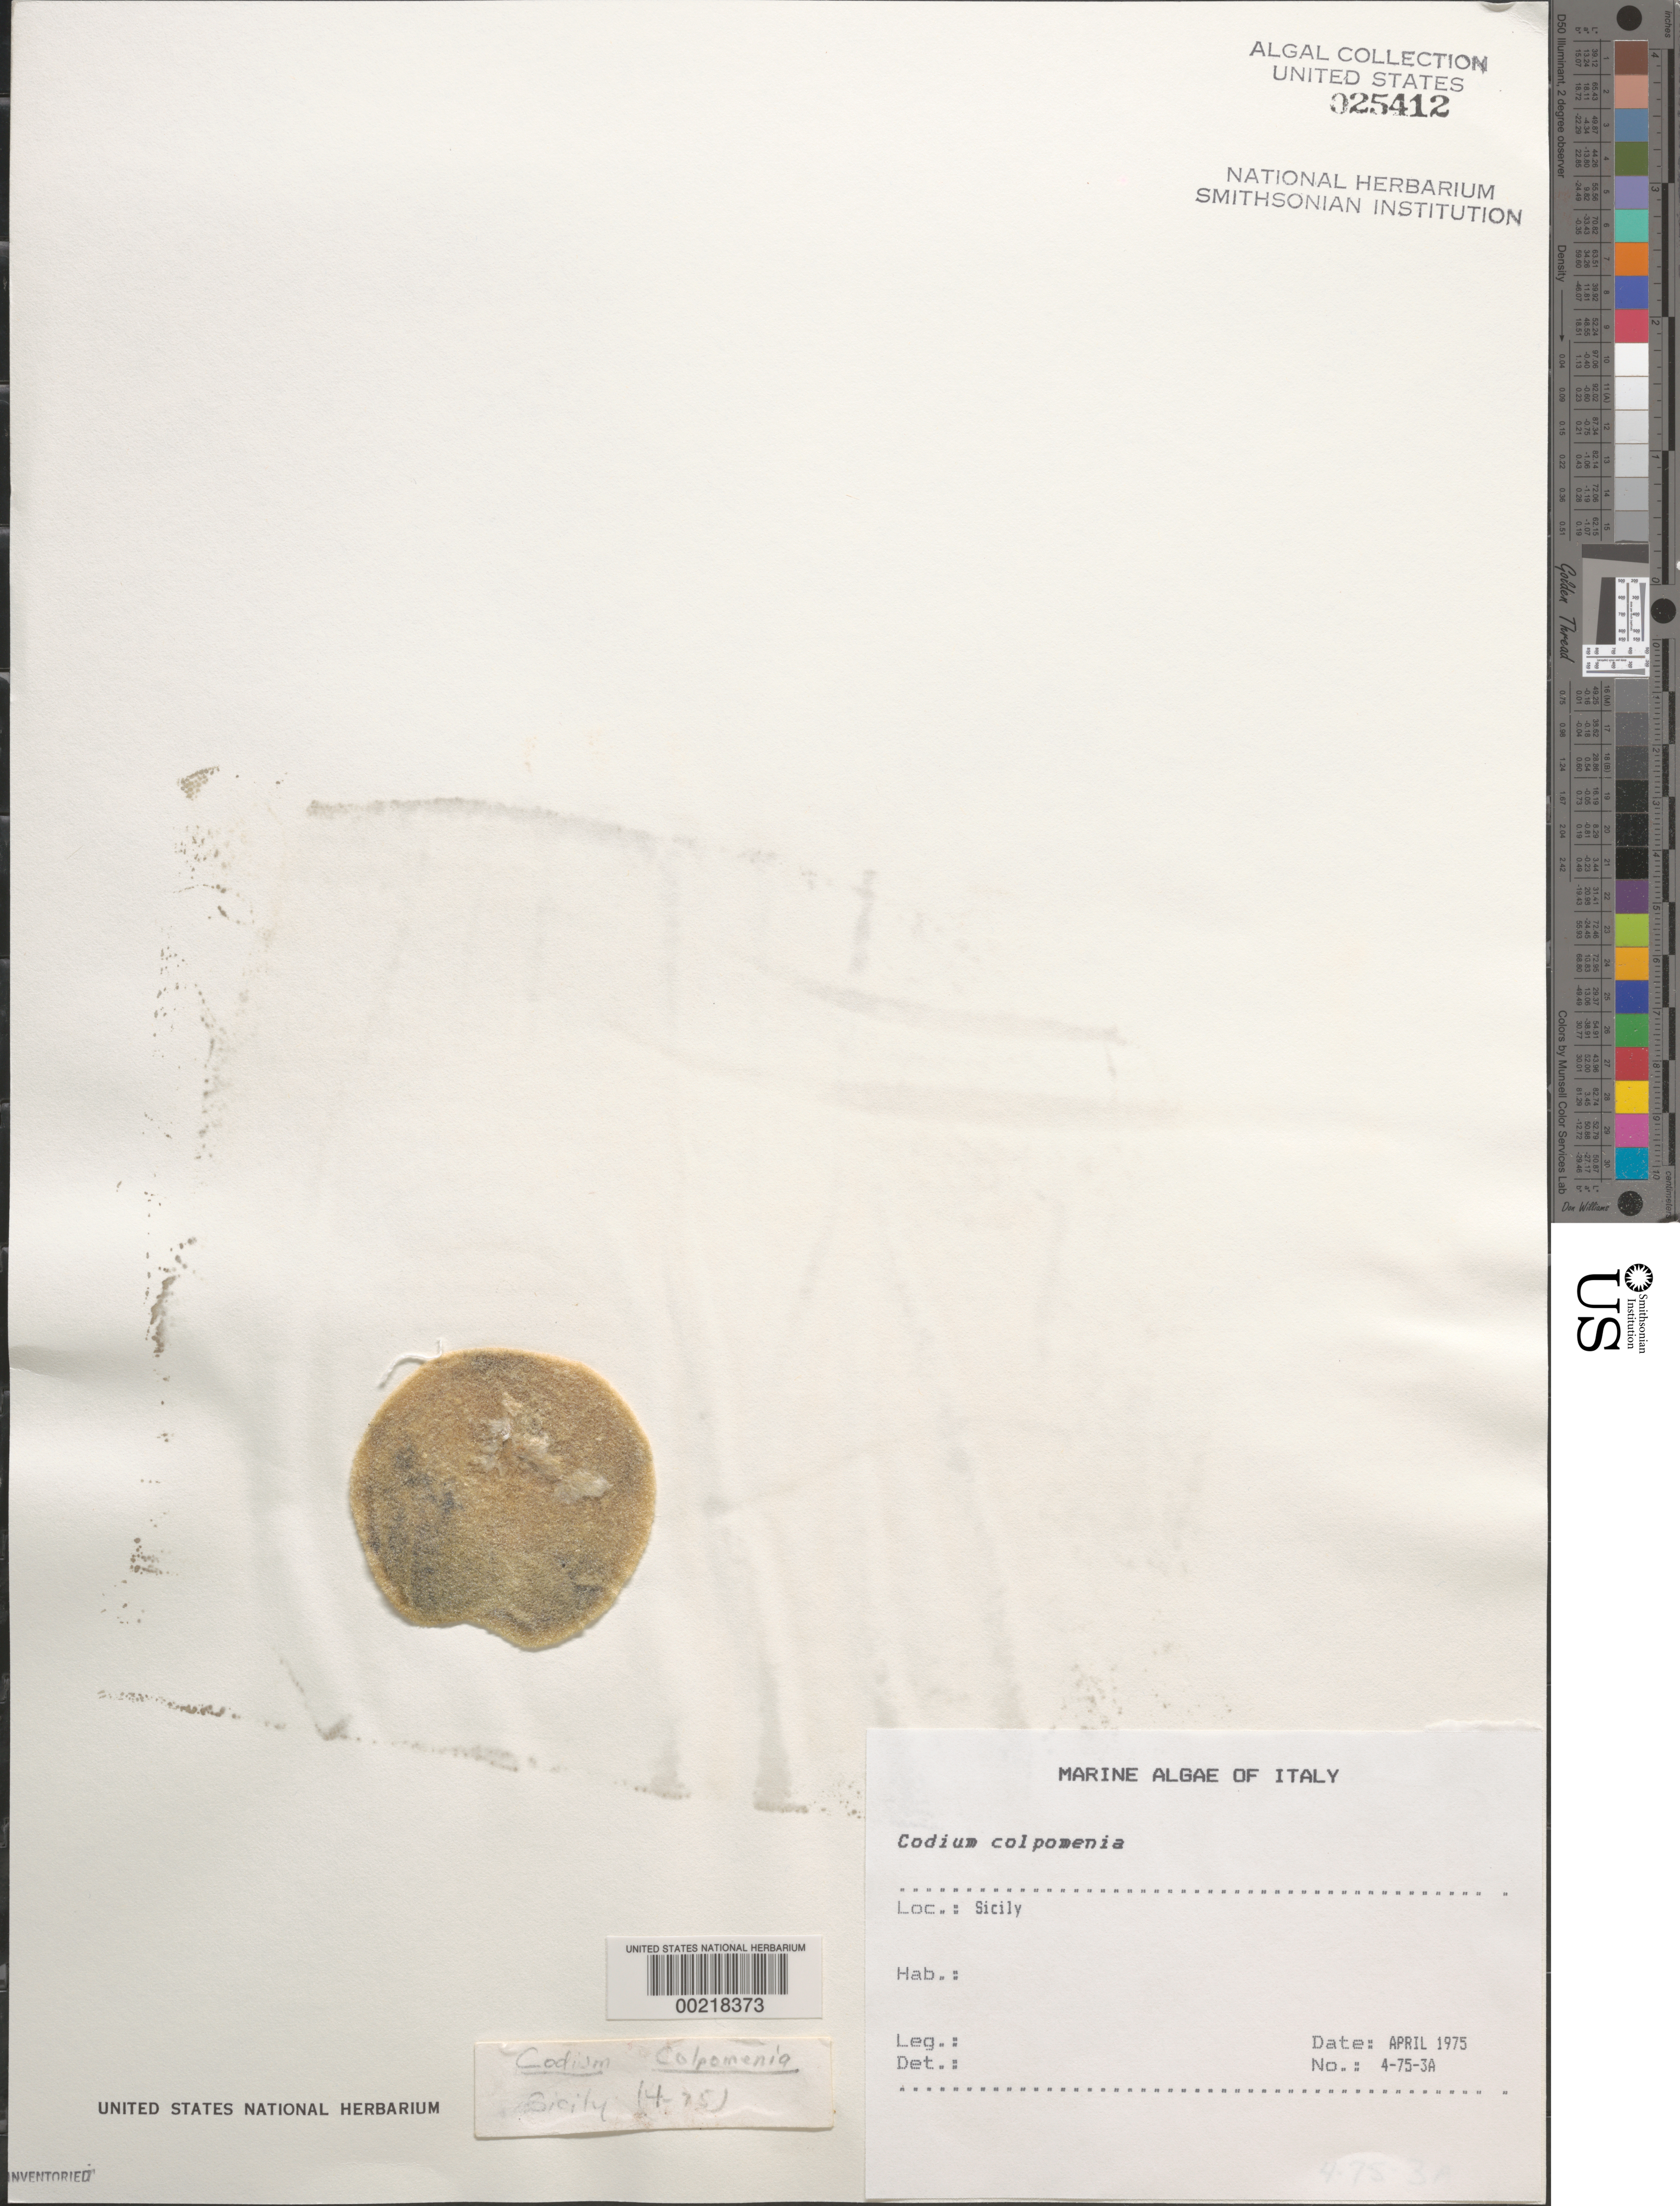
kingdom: Plantae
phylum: Chlorophyta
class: Ulvophyceae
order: Bryopsidales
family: Codiaceae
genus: Codium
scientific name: Codium colpomenia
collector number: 4-75-3a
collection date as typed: Apr 1975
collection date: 1975-04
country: Italy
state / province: Siciliana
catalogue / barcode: US 25412